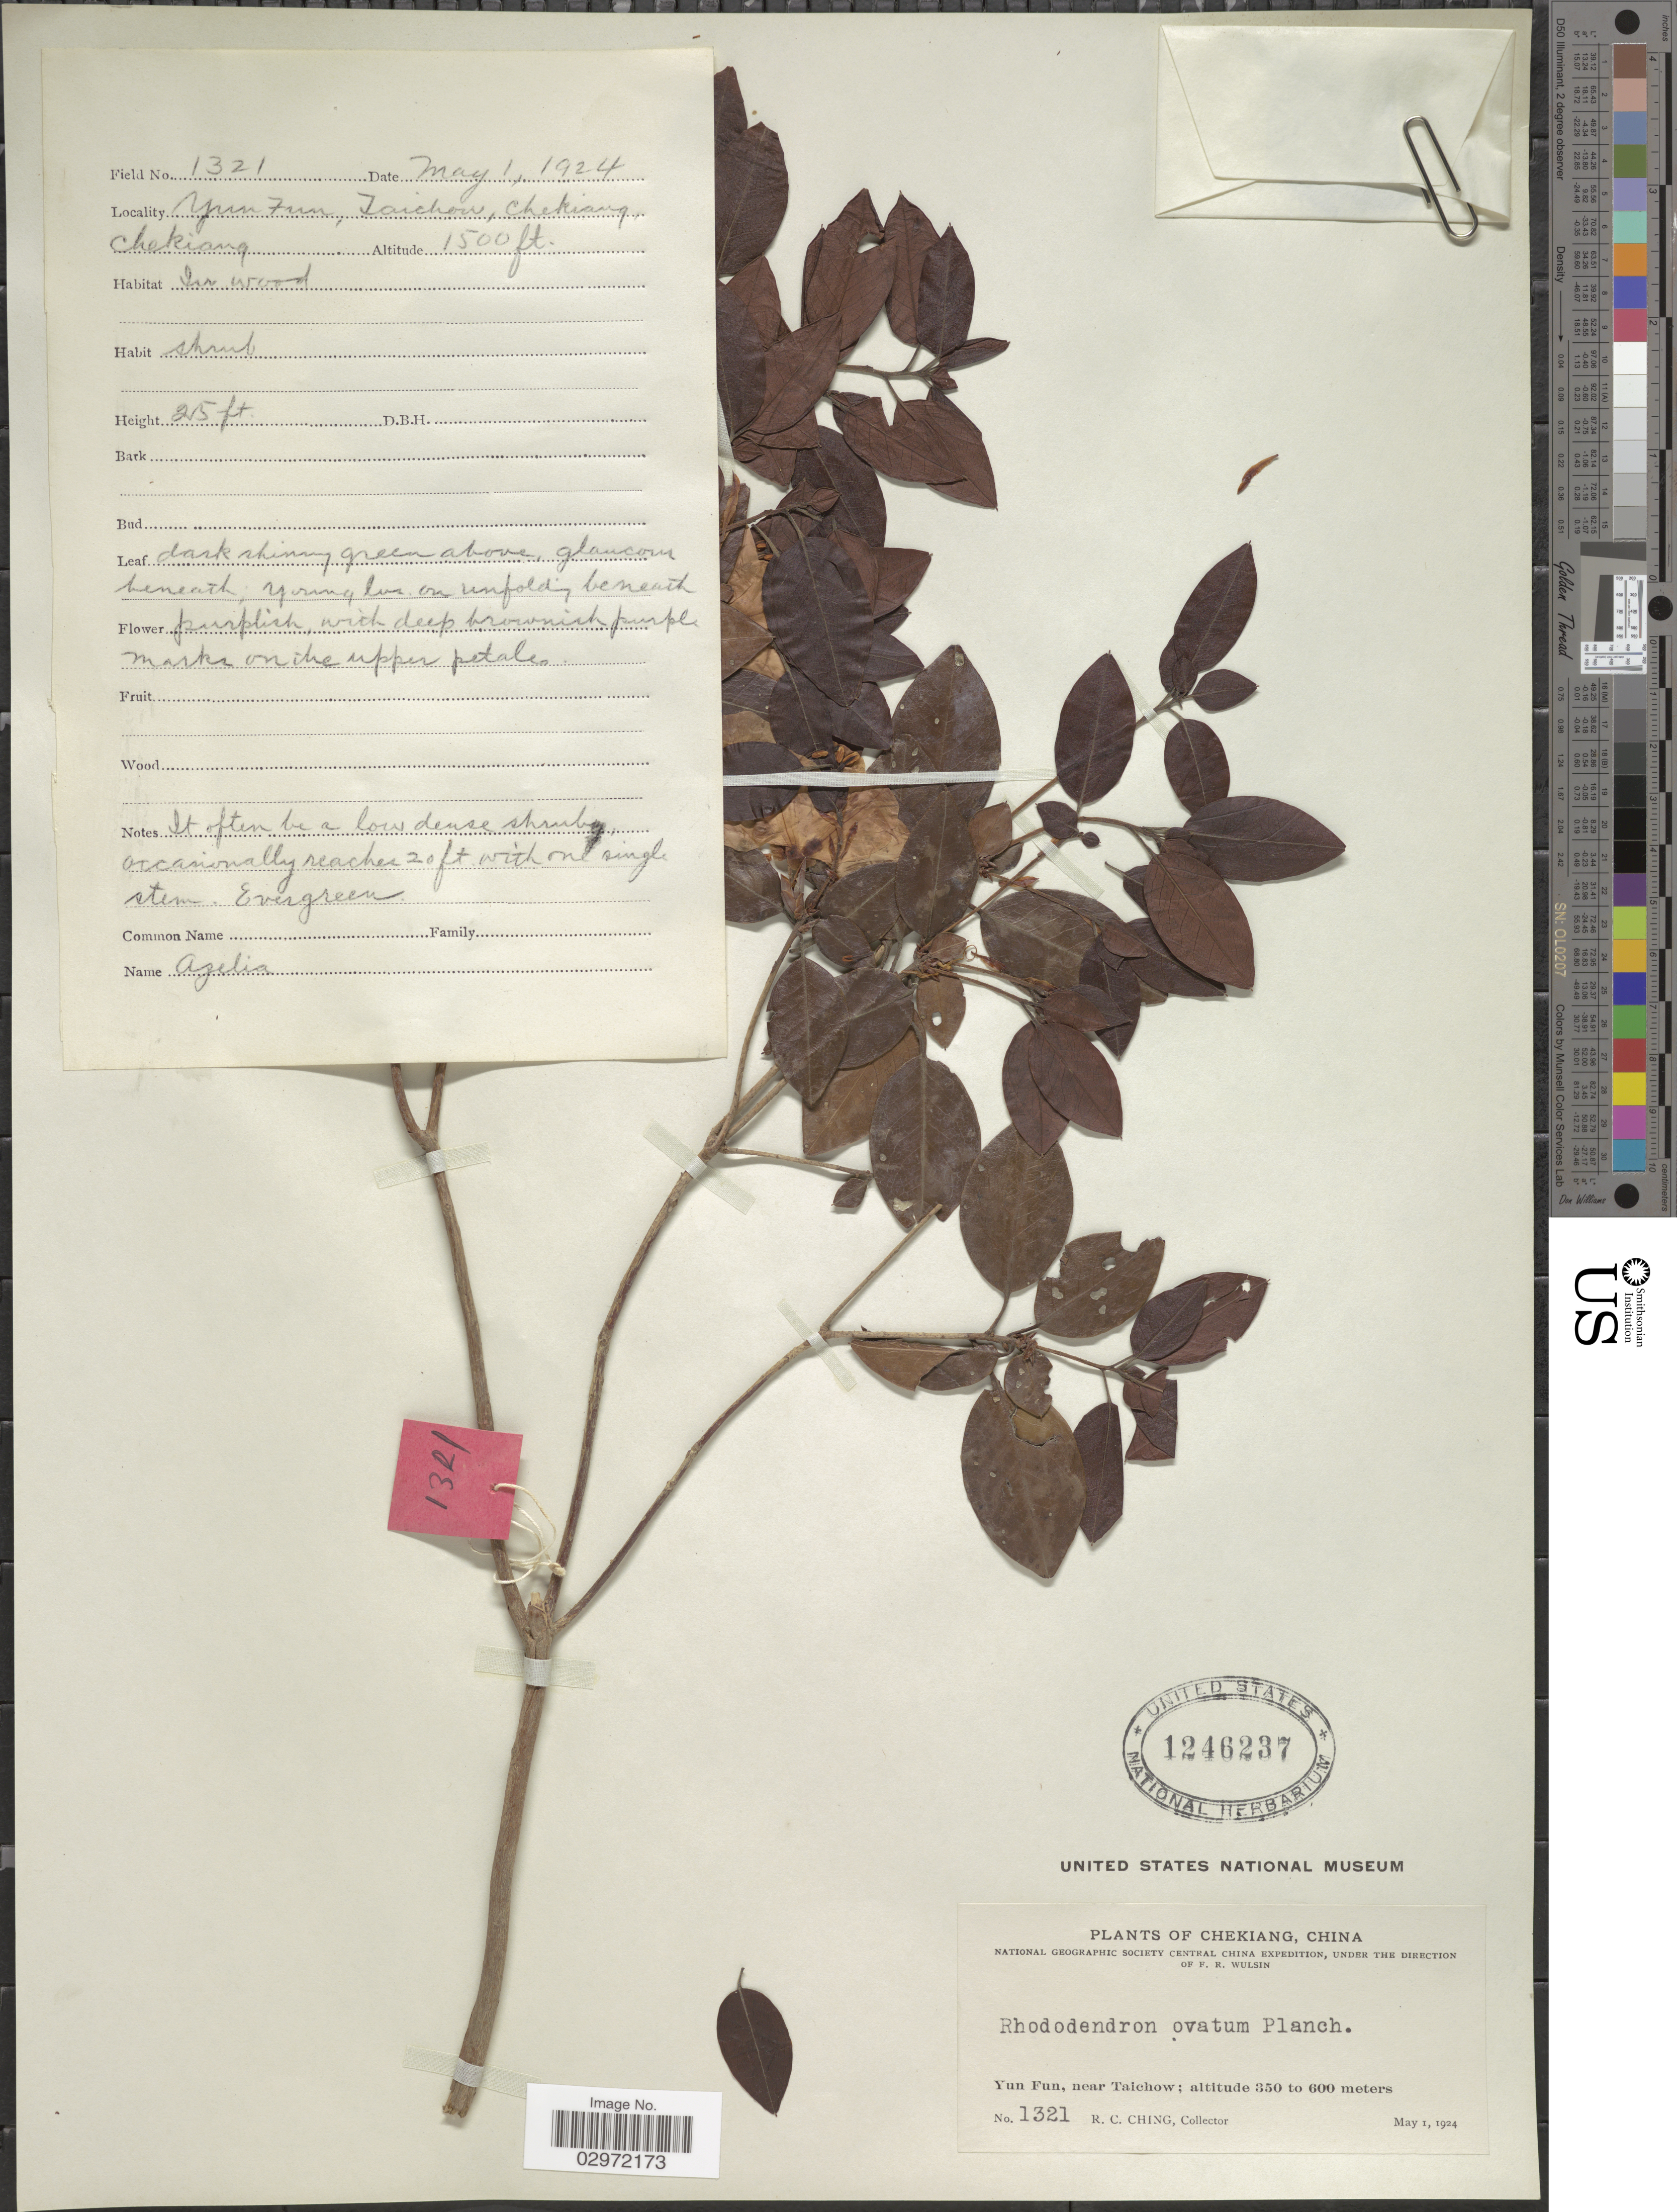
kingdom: Plantae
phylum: Tracheophyta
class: Magnoliopsida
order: Ericales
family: Ericaceae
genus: Rhododendron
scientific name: Rhododendron ovatum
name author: (Lindl.) Planch. ex Maxim.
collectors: R. C. Ching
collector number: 1321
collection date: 1924-05-01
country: China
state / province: Zhejiang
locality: Chekiang. Yun Fun, near Taichow.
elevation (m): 457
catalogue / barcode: US 1246237